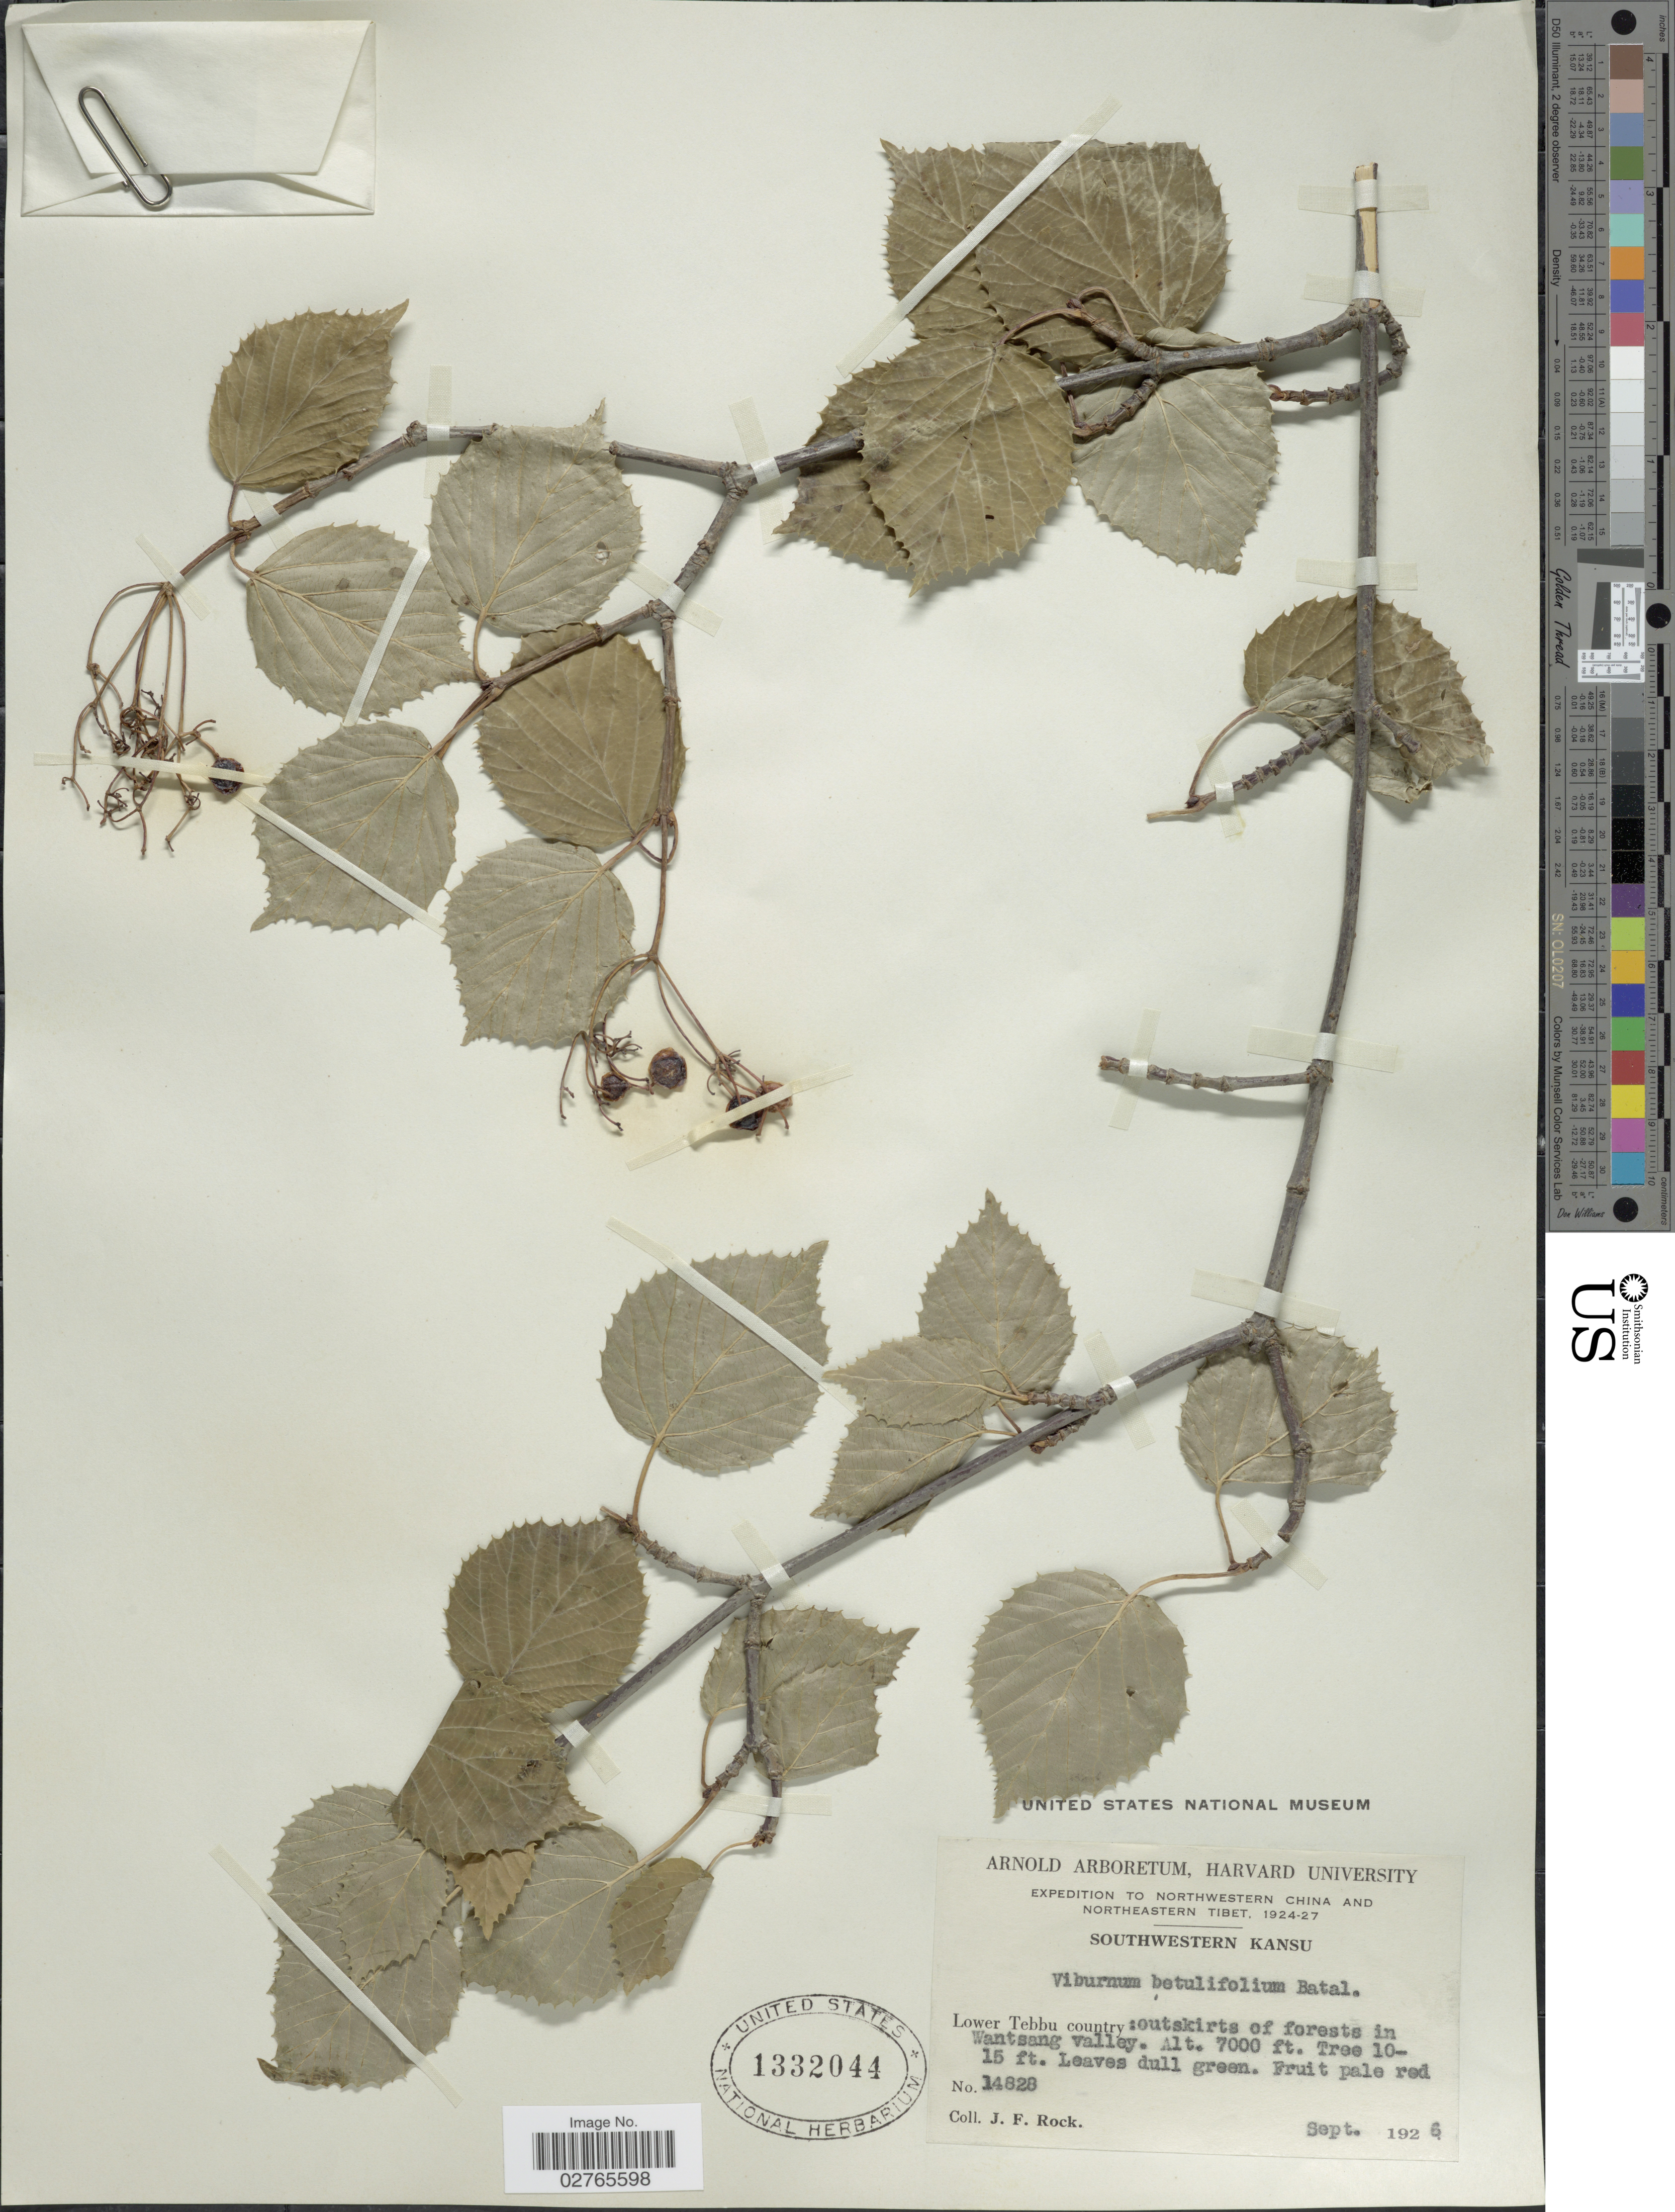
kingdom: Plantae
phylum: Tracheophyta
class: Magnoliopsida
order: Dipsacales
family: Viburnaceae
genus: Viburnum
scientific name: Viburnum betulifolium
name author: Batalin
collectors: J. Rock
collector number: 14828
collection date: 1926-09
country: China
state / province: Gansu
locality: Northwestern China and Northeastern Tibet. Southwestern Kansu. Lower Tebbu country: outskirts of forests in Wantsang valley.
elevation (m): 2134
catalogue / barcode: US 1332044